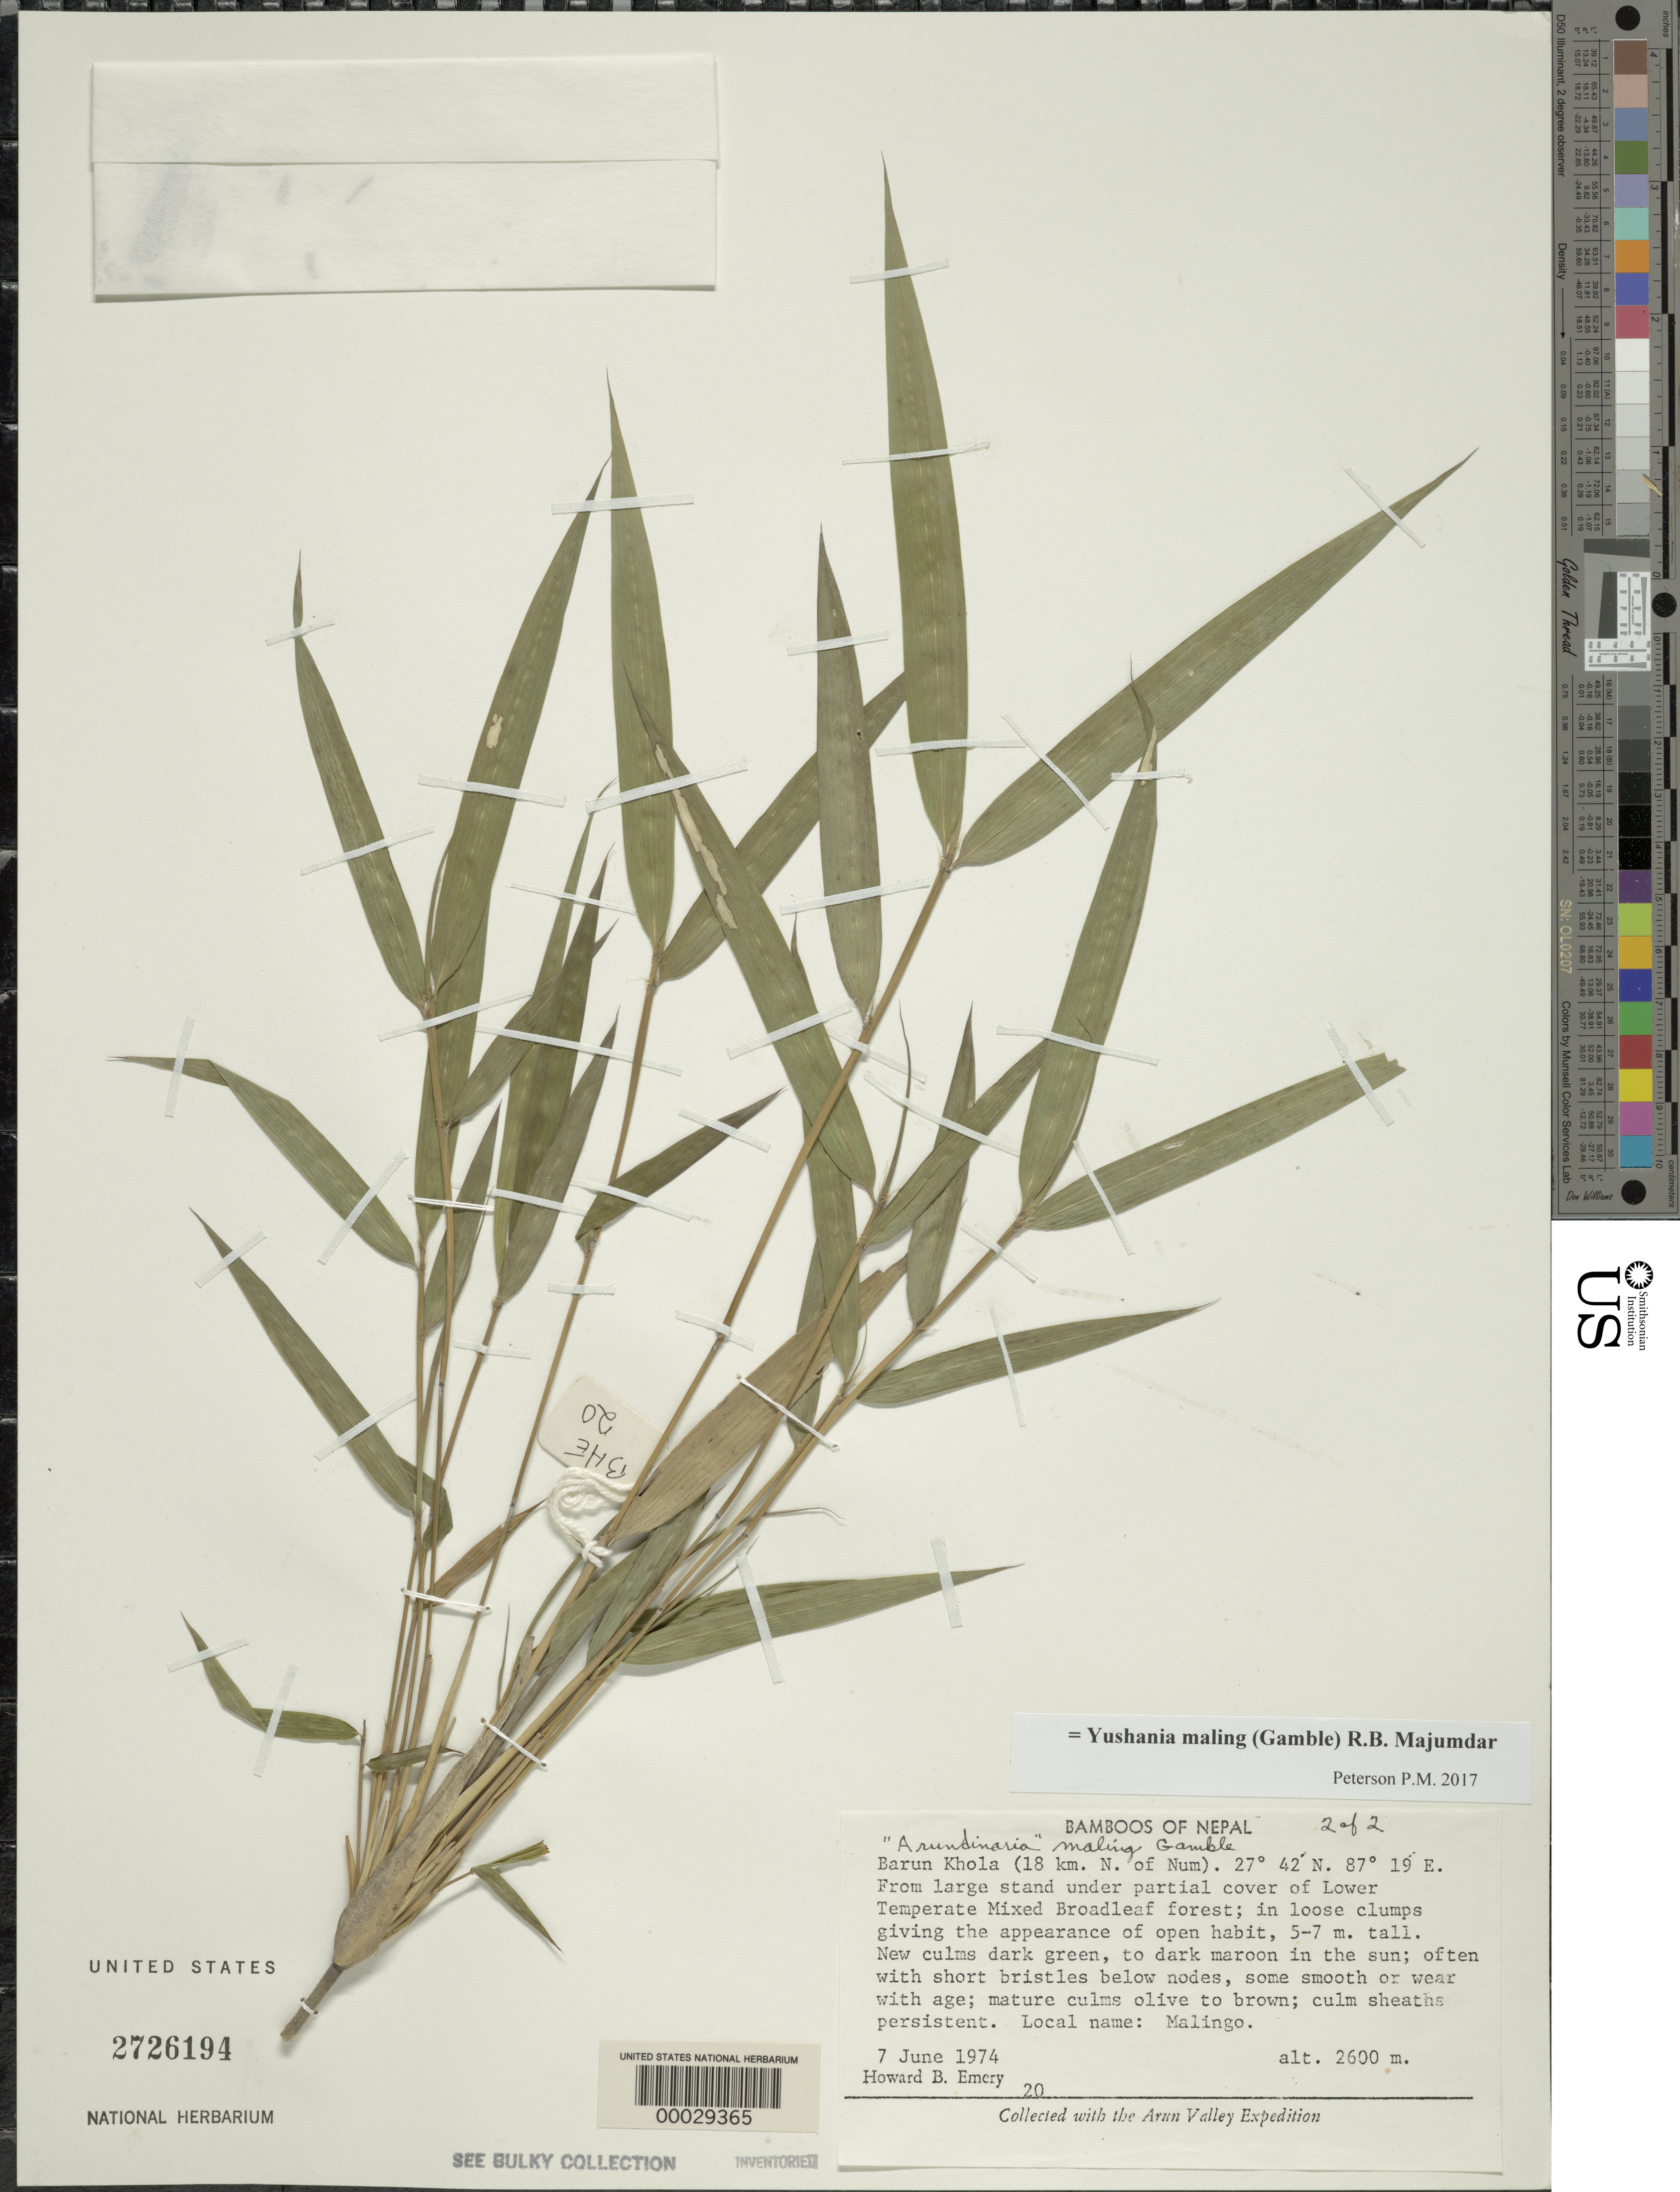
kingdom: Plantae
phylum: Tracheophyta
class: Liliopsida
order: Poales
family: Poaceae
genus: Yushania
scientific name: Yushania maling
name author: (Gamble) R.B. Majumdar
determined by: Poaceae Reorganization Project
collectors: H. B. Emery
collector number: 20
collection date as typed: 07 Jun 1974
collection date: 1974-06-07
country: Nepal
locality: Barun khola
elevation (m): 2600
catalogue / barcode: US 2726194